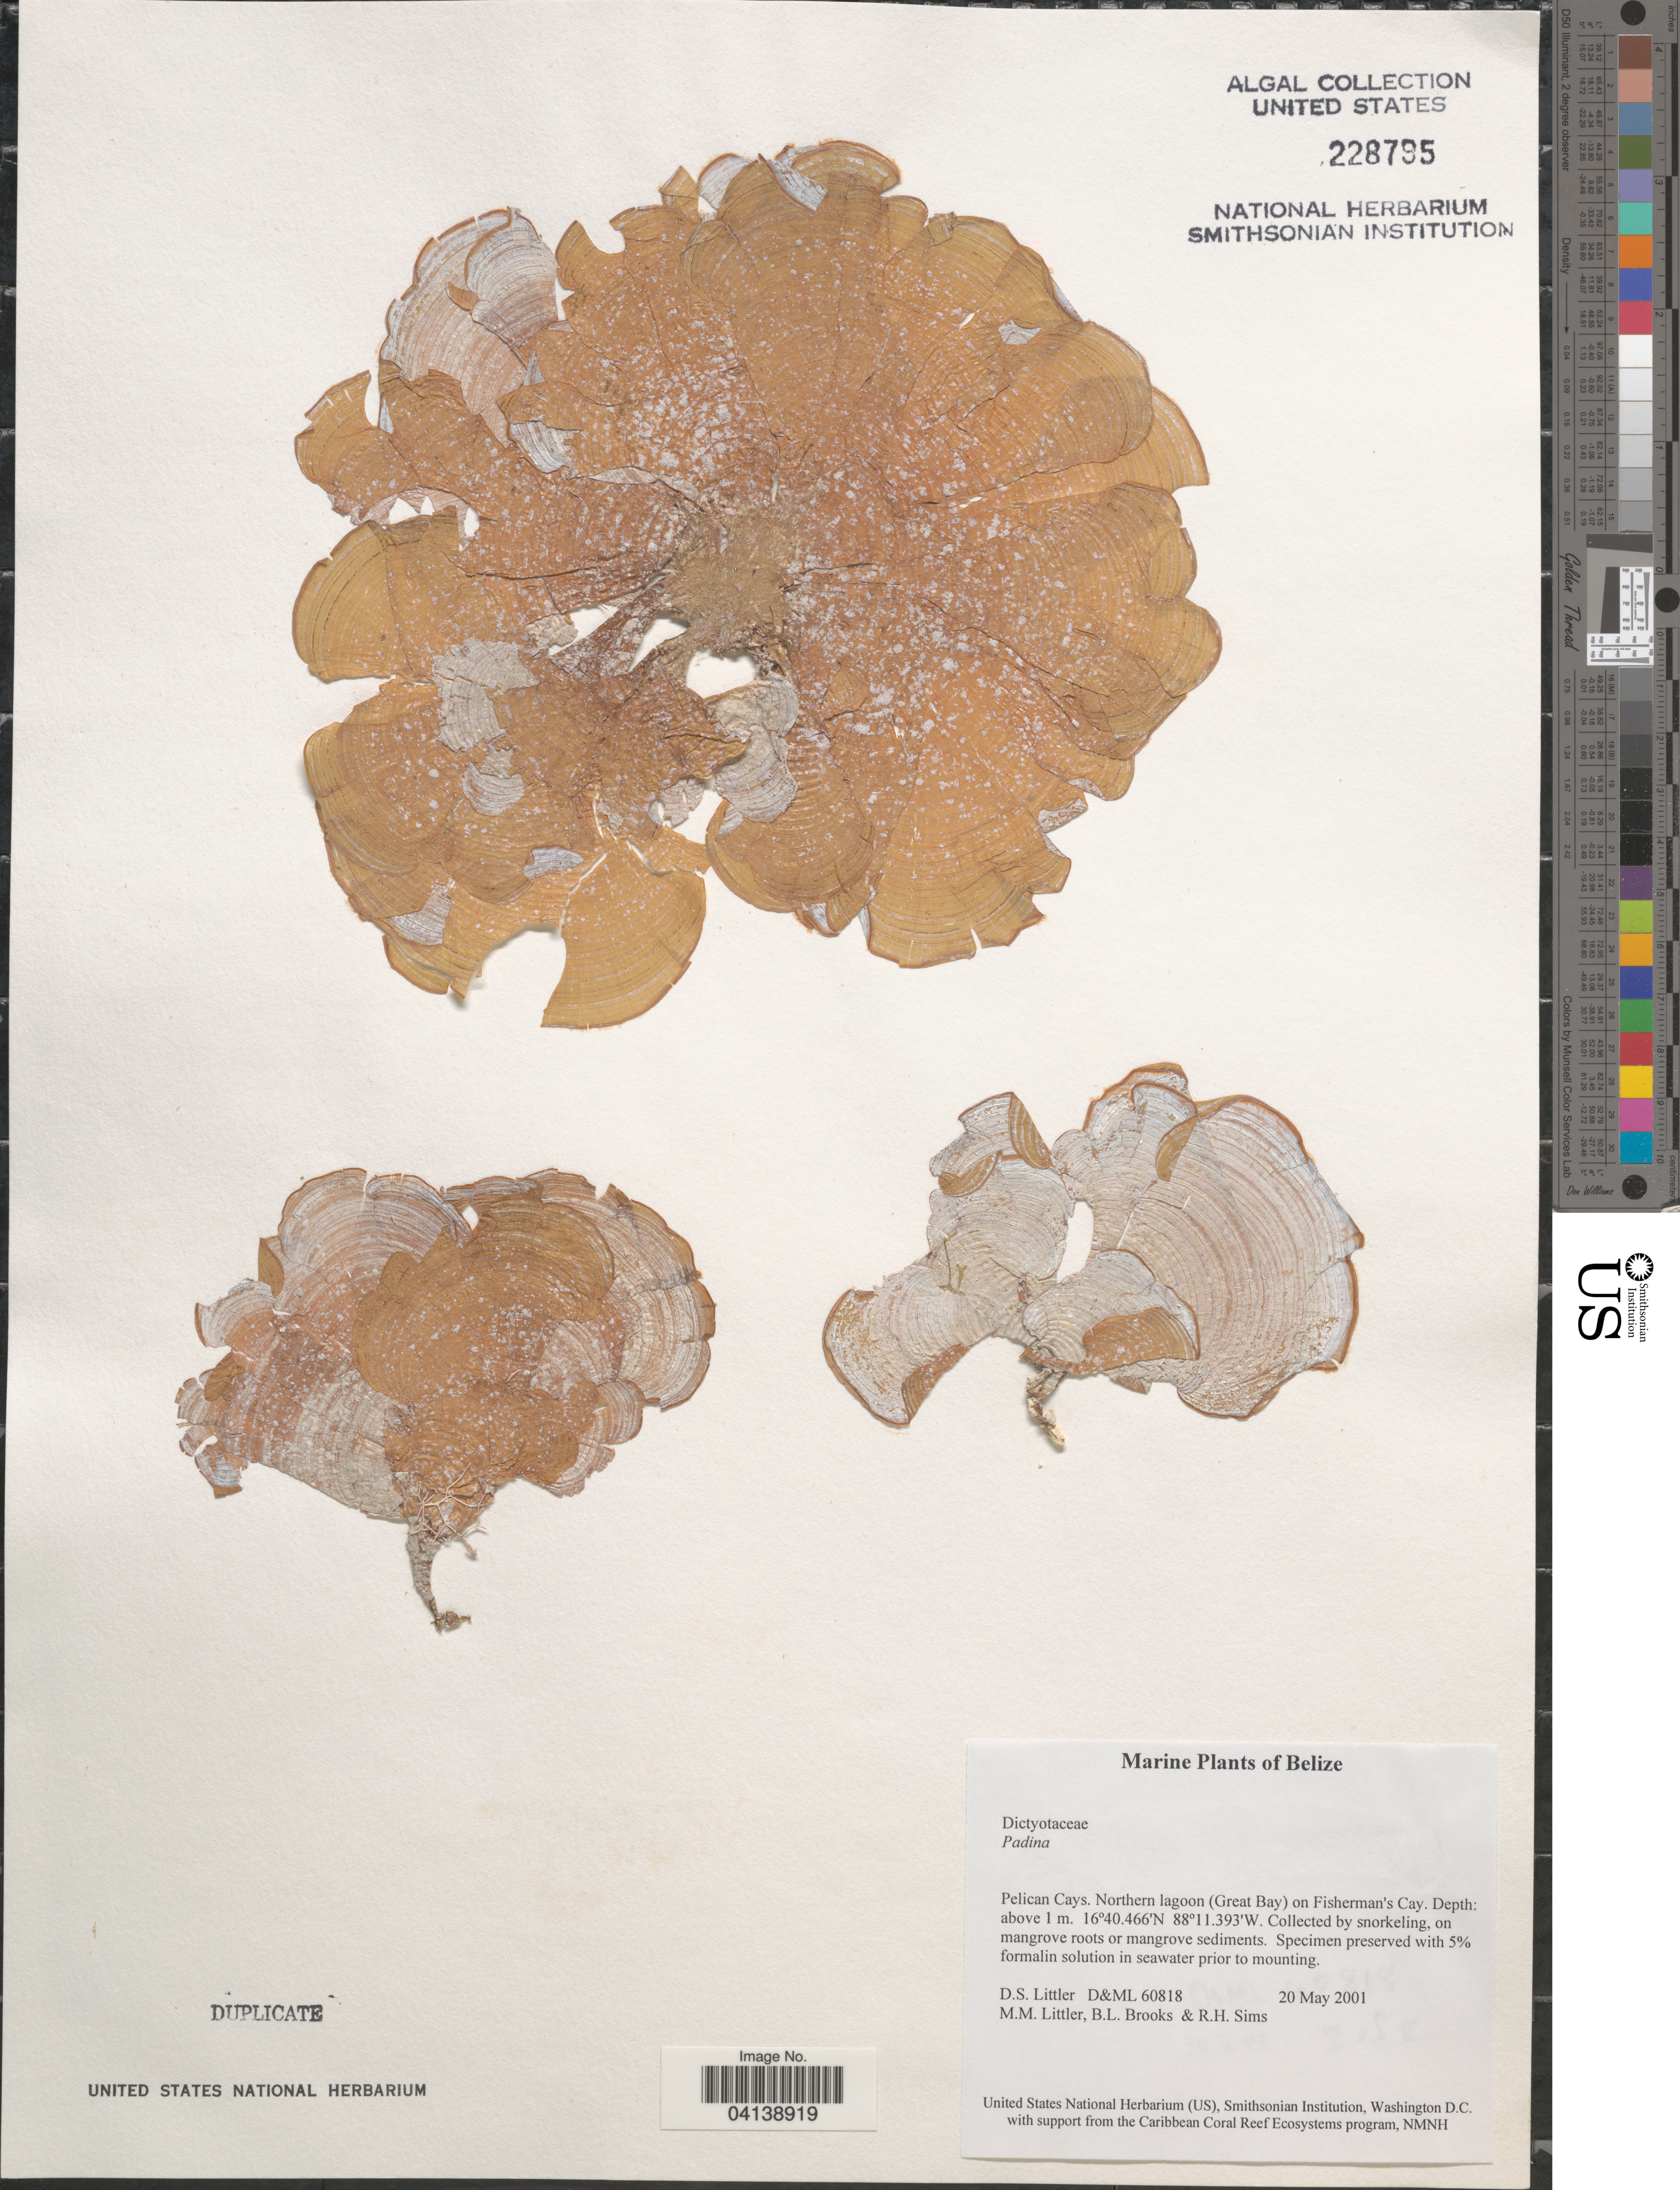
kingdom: Chromista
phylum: Ochrophyta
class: Phaeophyceae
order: Dictyotales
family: Dictyotaceae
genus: Padina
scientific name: Padina sp.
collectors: D. S. Littler, B. Brooks & R. H. Sims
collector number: D&ML60818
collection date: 2001-05-20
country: Belize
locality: Pelican Cays. Northern lagoon (Great Bay) on Fisherman's Cay.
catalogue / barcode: US 228795